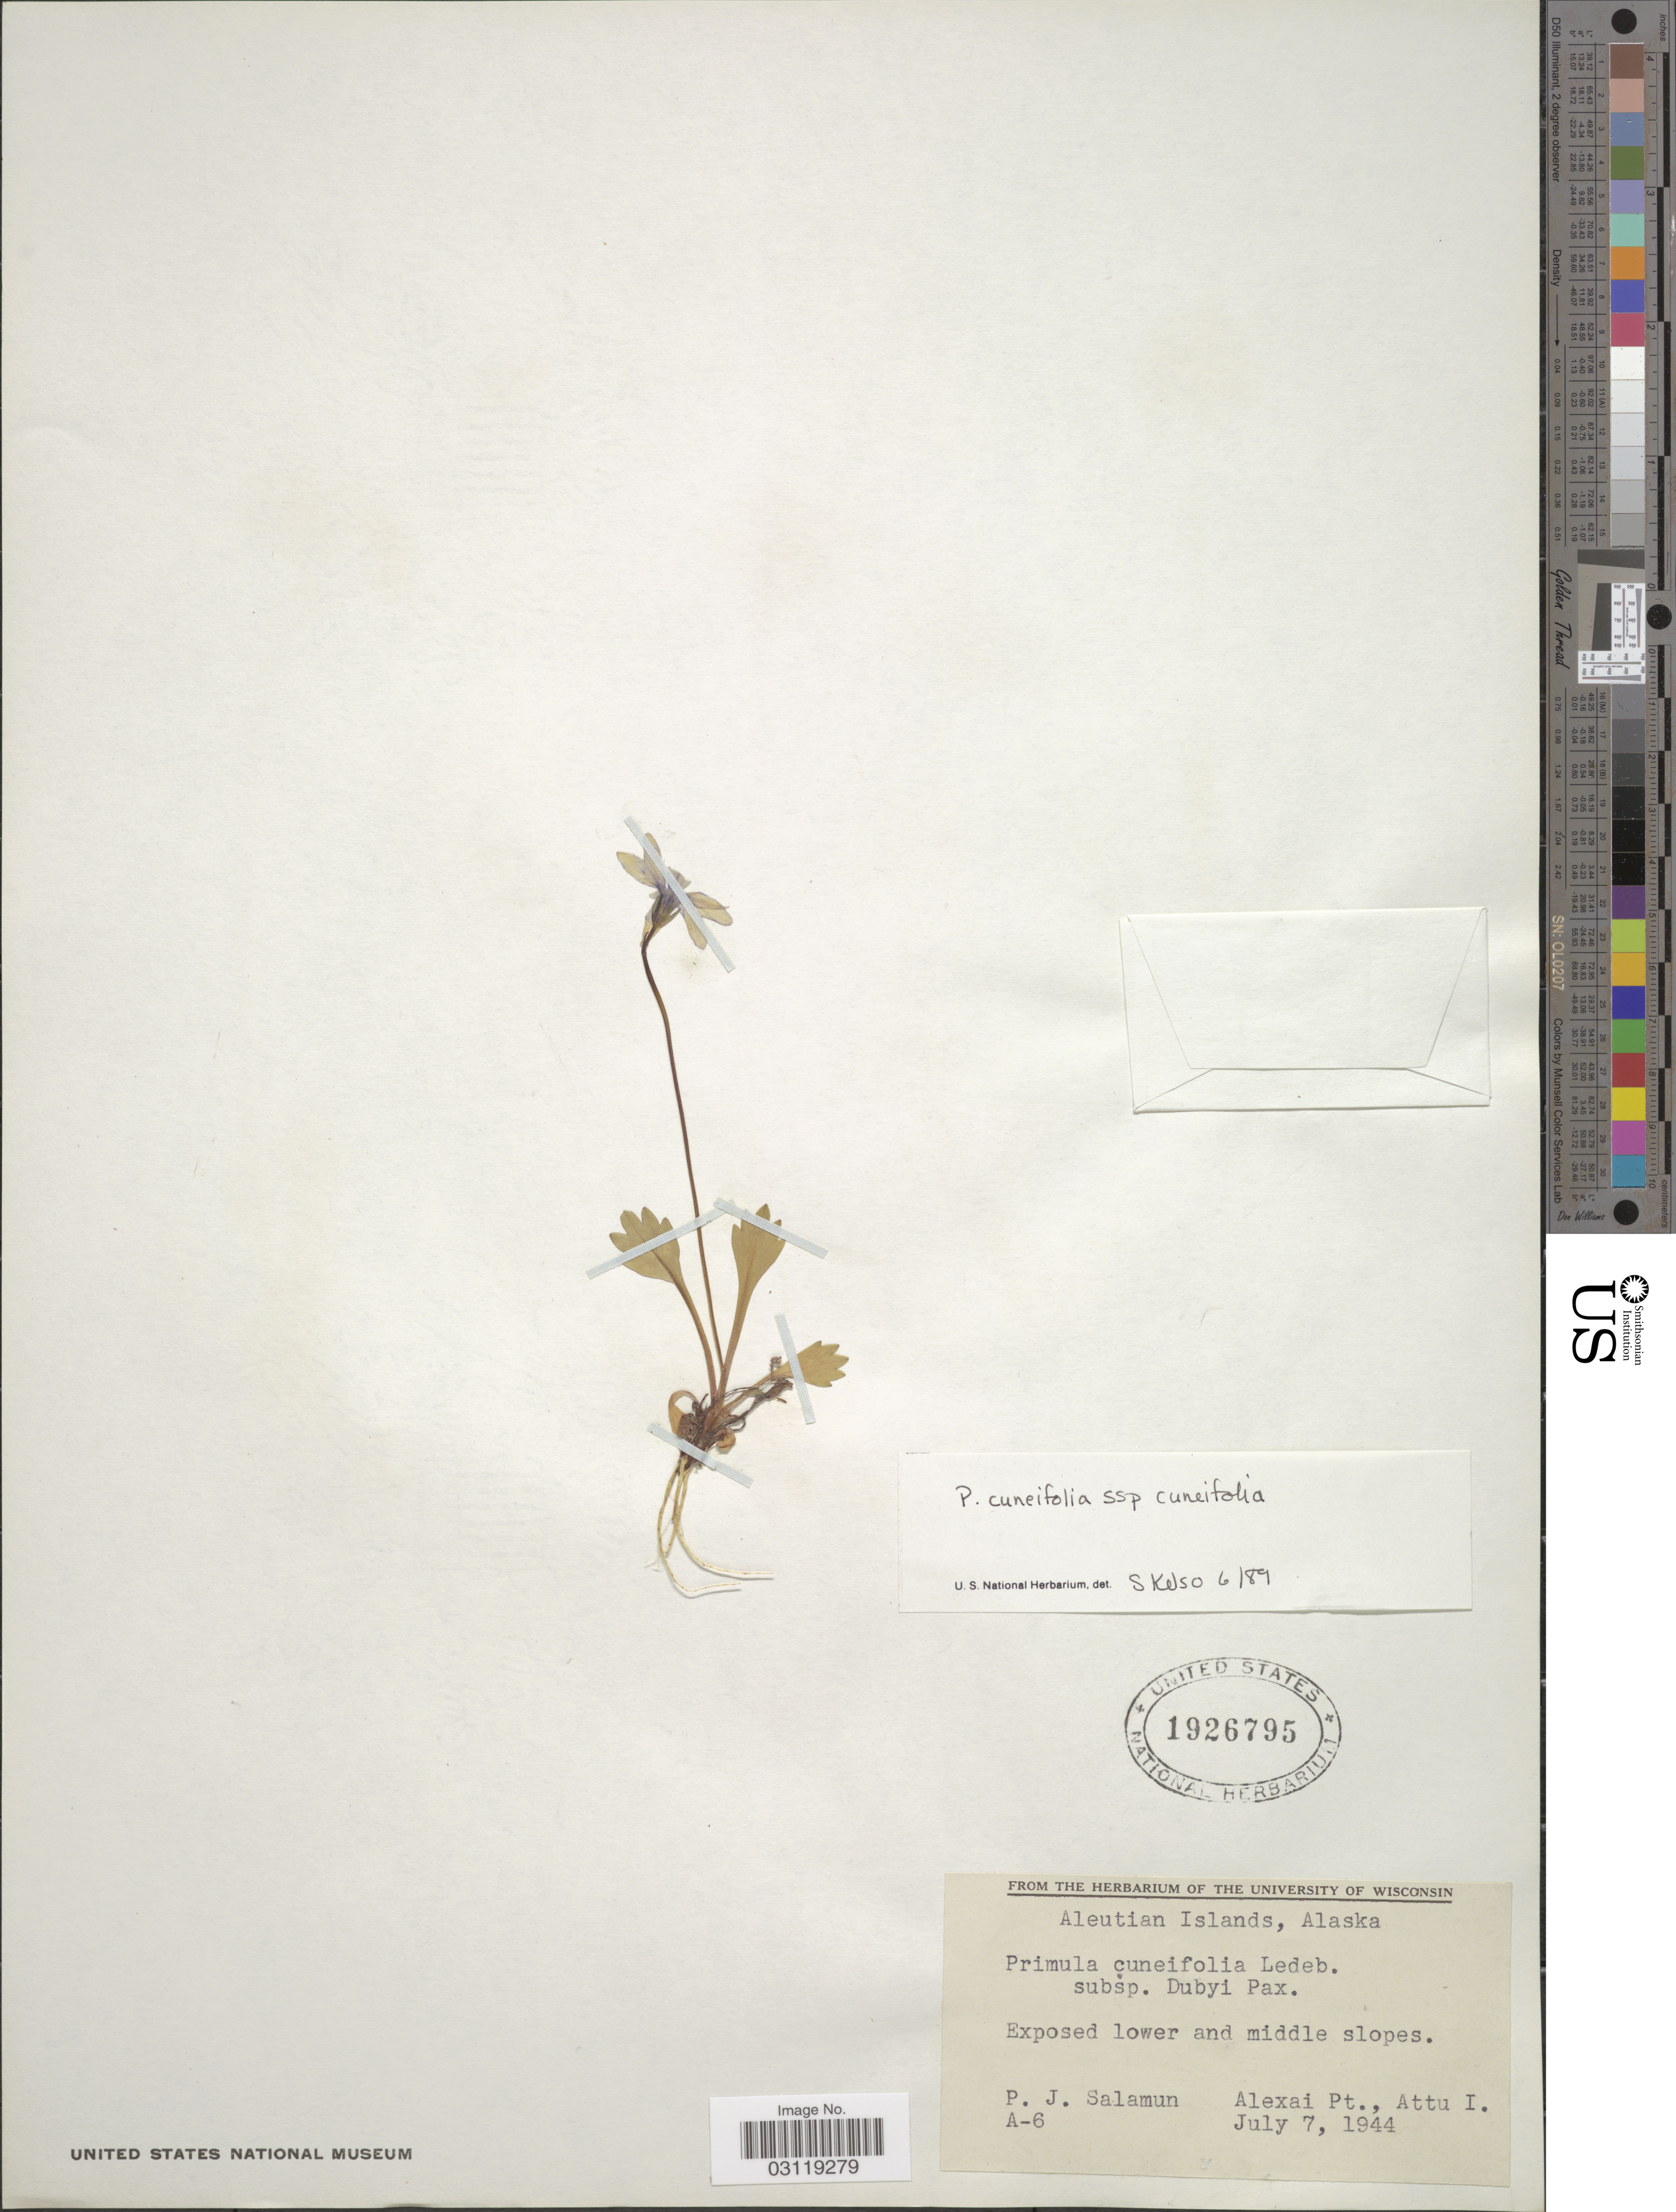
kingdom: Plantae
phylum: Tracheophyta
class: Magnoliopsida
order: Ericales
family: Primulaceae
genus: Primula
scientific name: Primula cuneifolia subsp. cuneifolia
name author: Ledeb.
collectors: P. Salamun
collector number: A-6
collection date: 1944-07-07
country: United States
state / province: Alaska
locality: Aleutian Islands. Exposed lower and middle slopes. Alexai Pt., Attu I.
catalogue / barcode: US 1926795